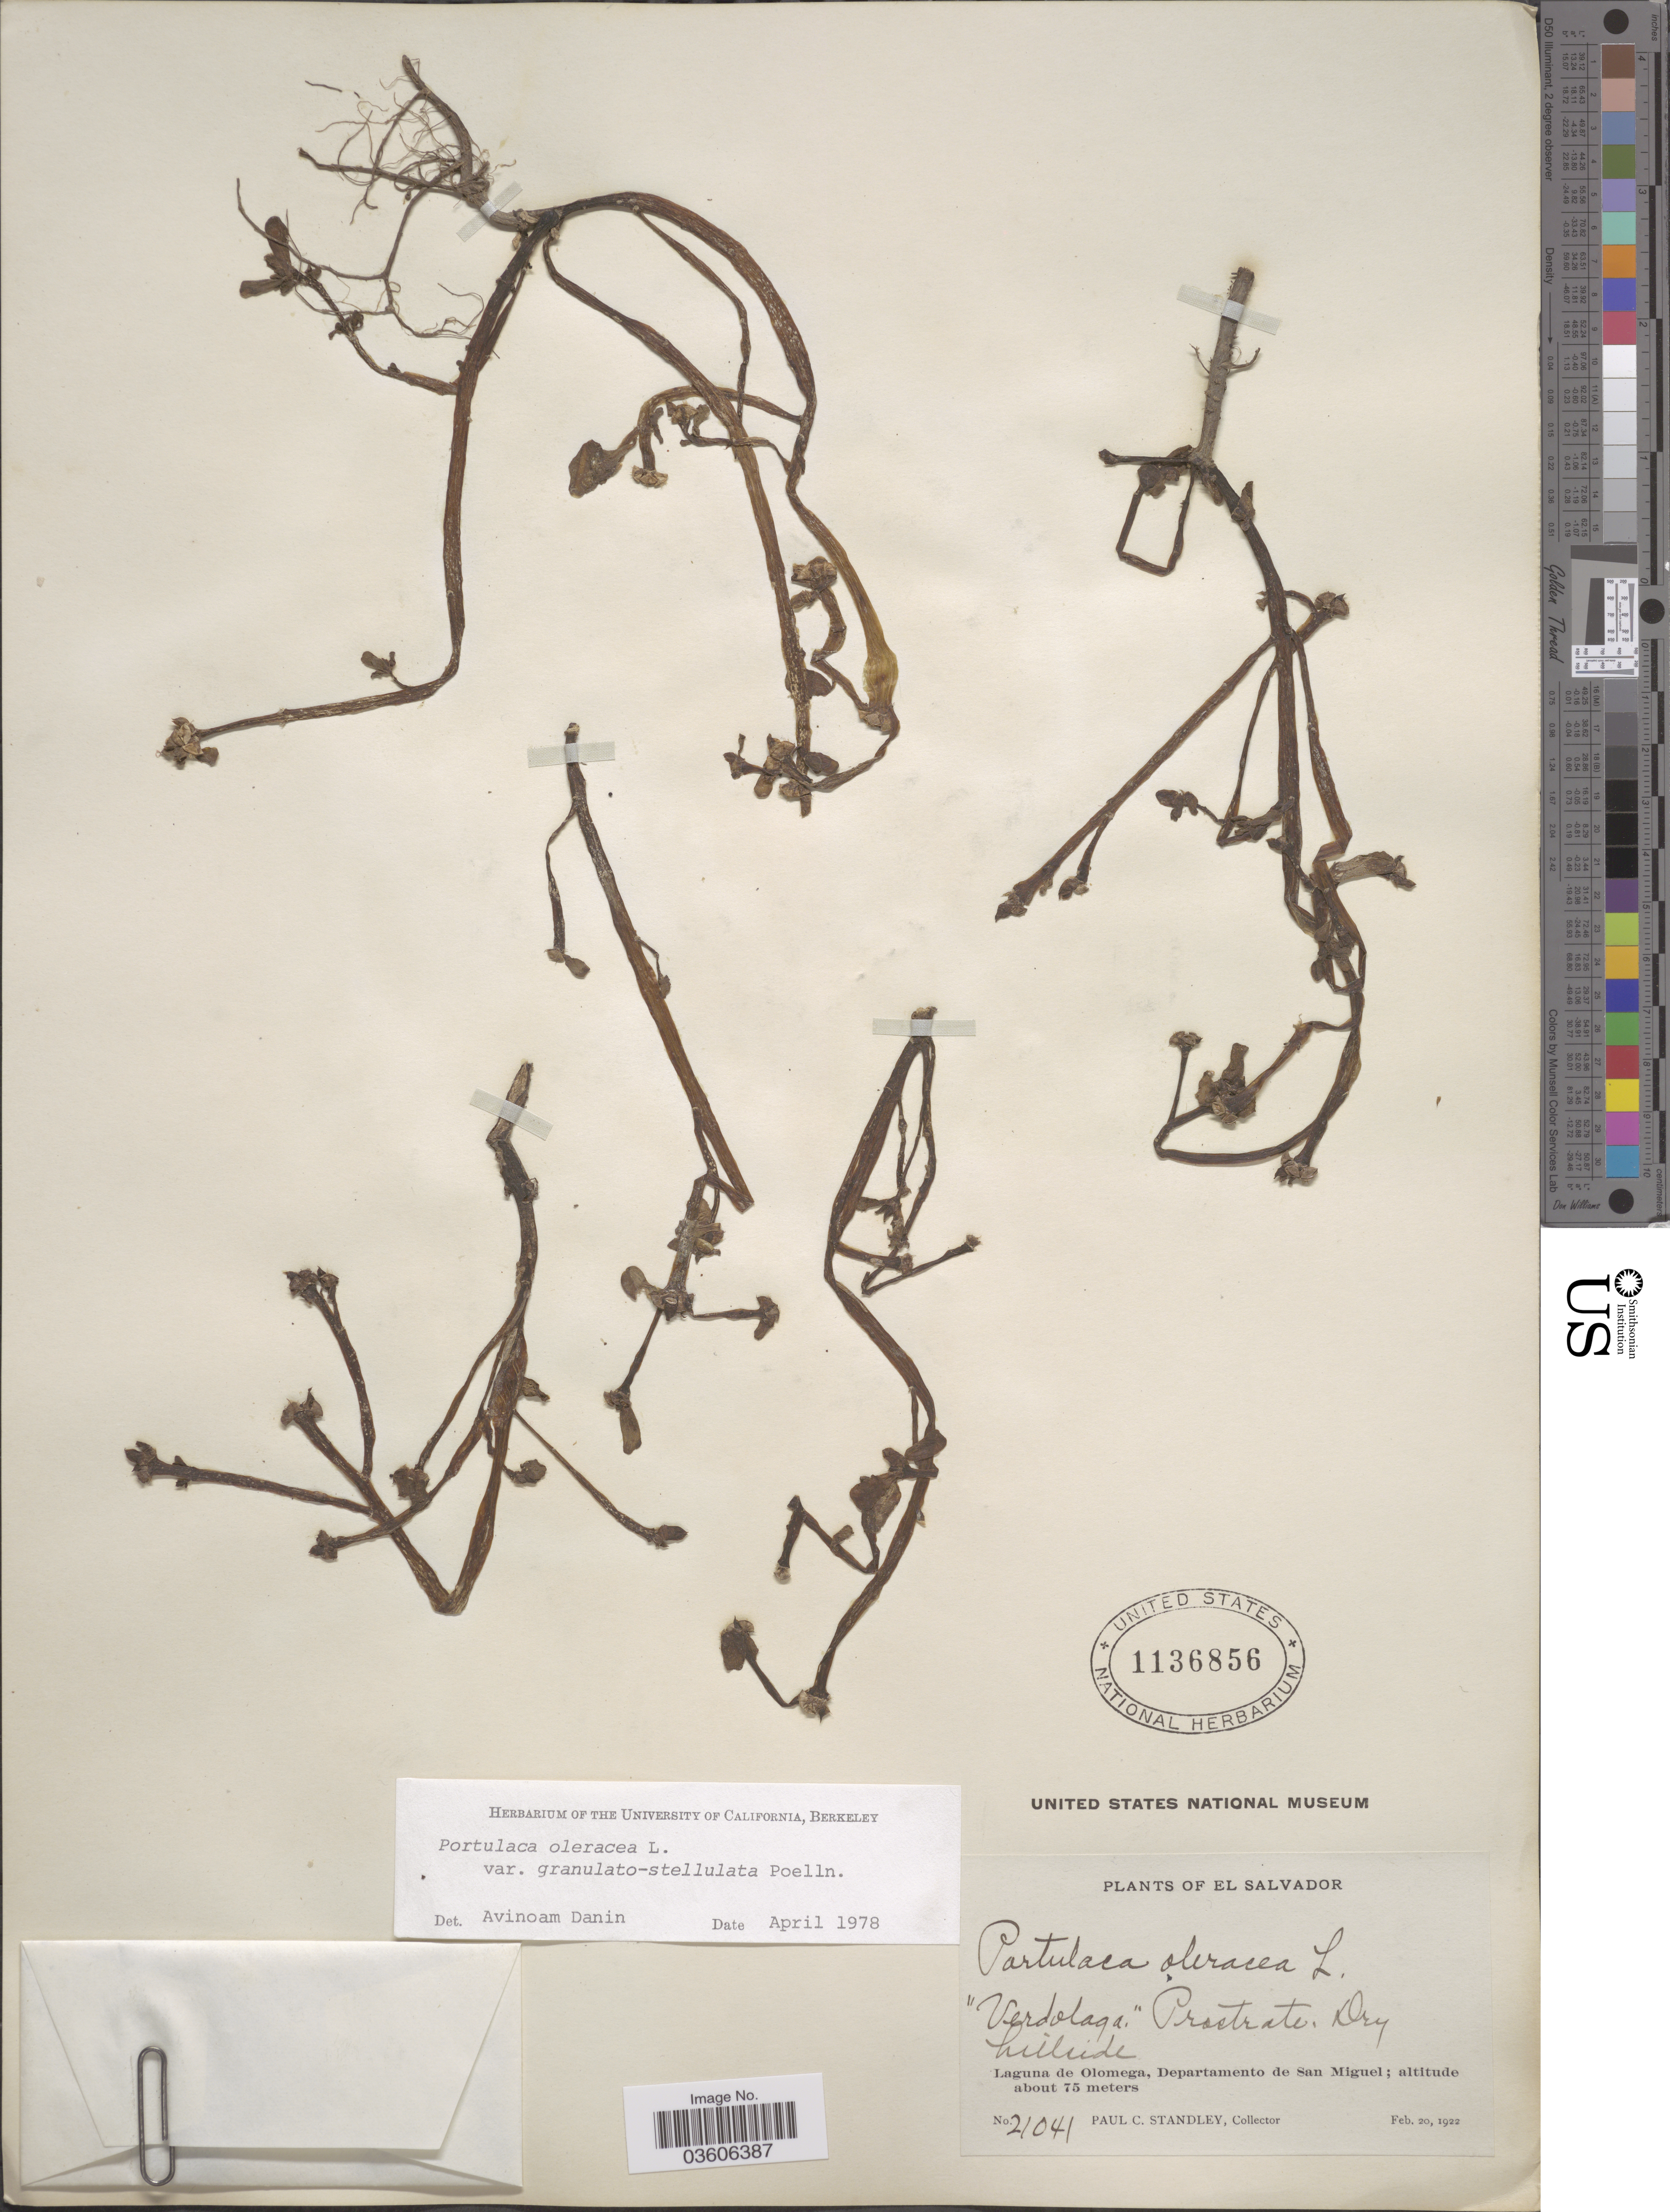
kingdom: Plantae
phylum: Tracheophyta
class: Magnoliopsida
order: Caryophyllales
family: Portulacaceae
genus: Portulaca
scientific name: Portulaca oleracea var. granulatostellulata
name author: Poelln.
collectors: P. C. Standley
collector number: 21041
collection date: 1922-02-20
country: El Salvador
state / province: San Miguel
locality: Laguna de Olomega, Departamento de San Miguel.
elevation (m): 75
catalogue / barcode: US 1136856